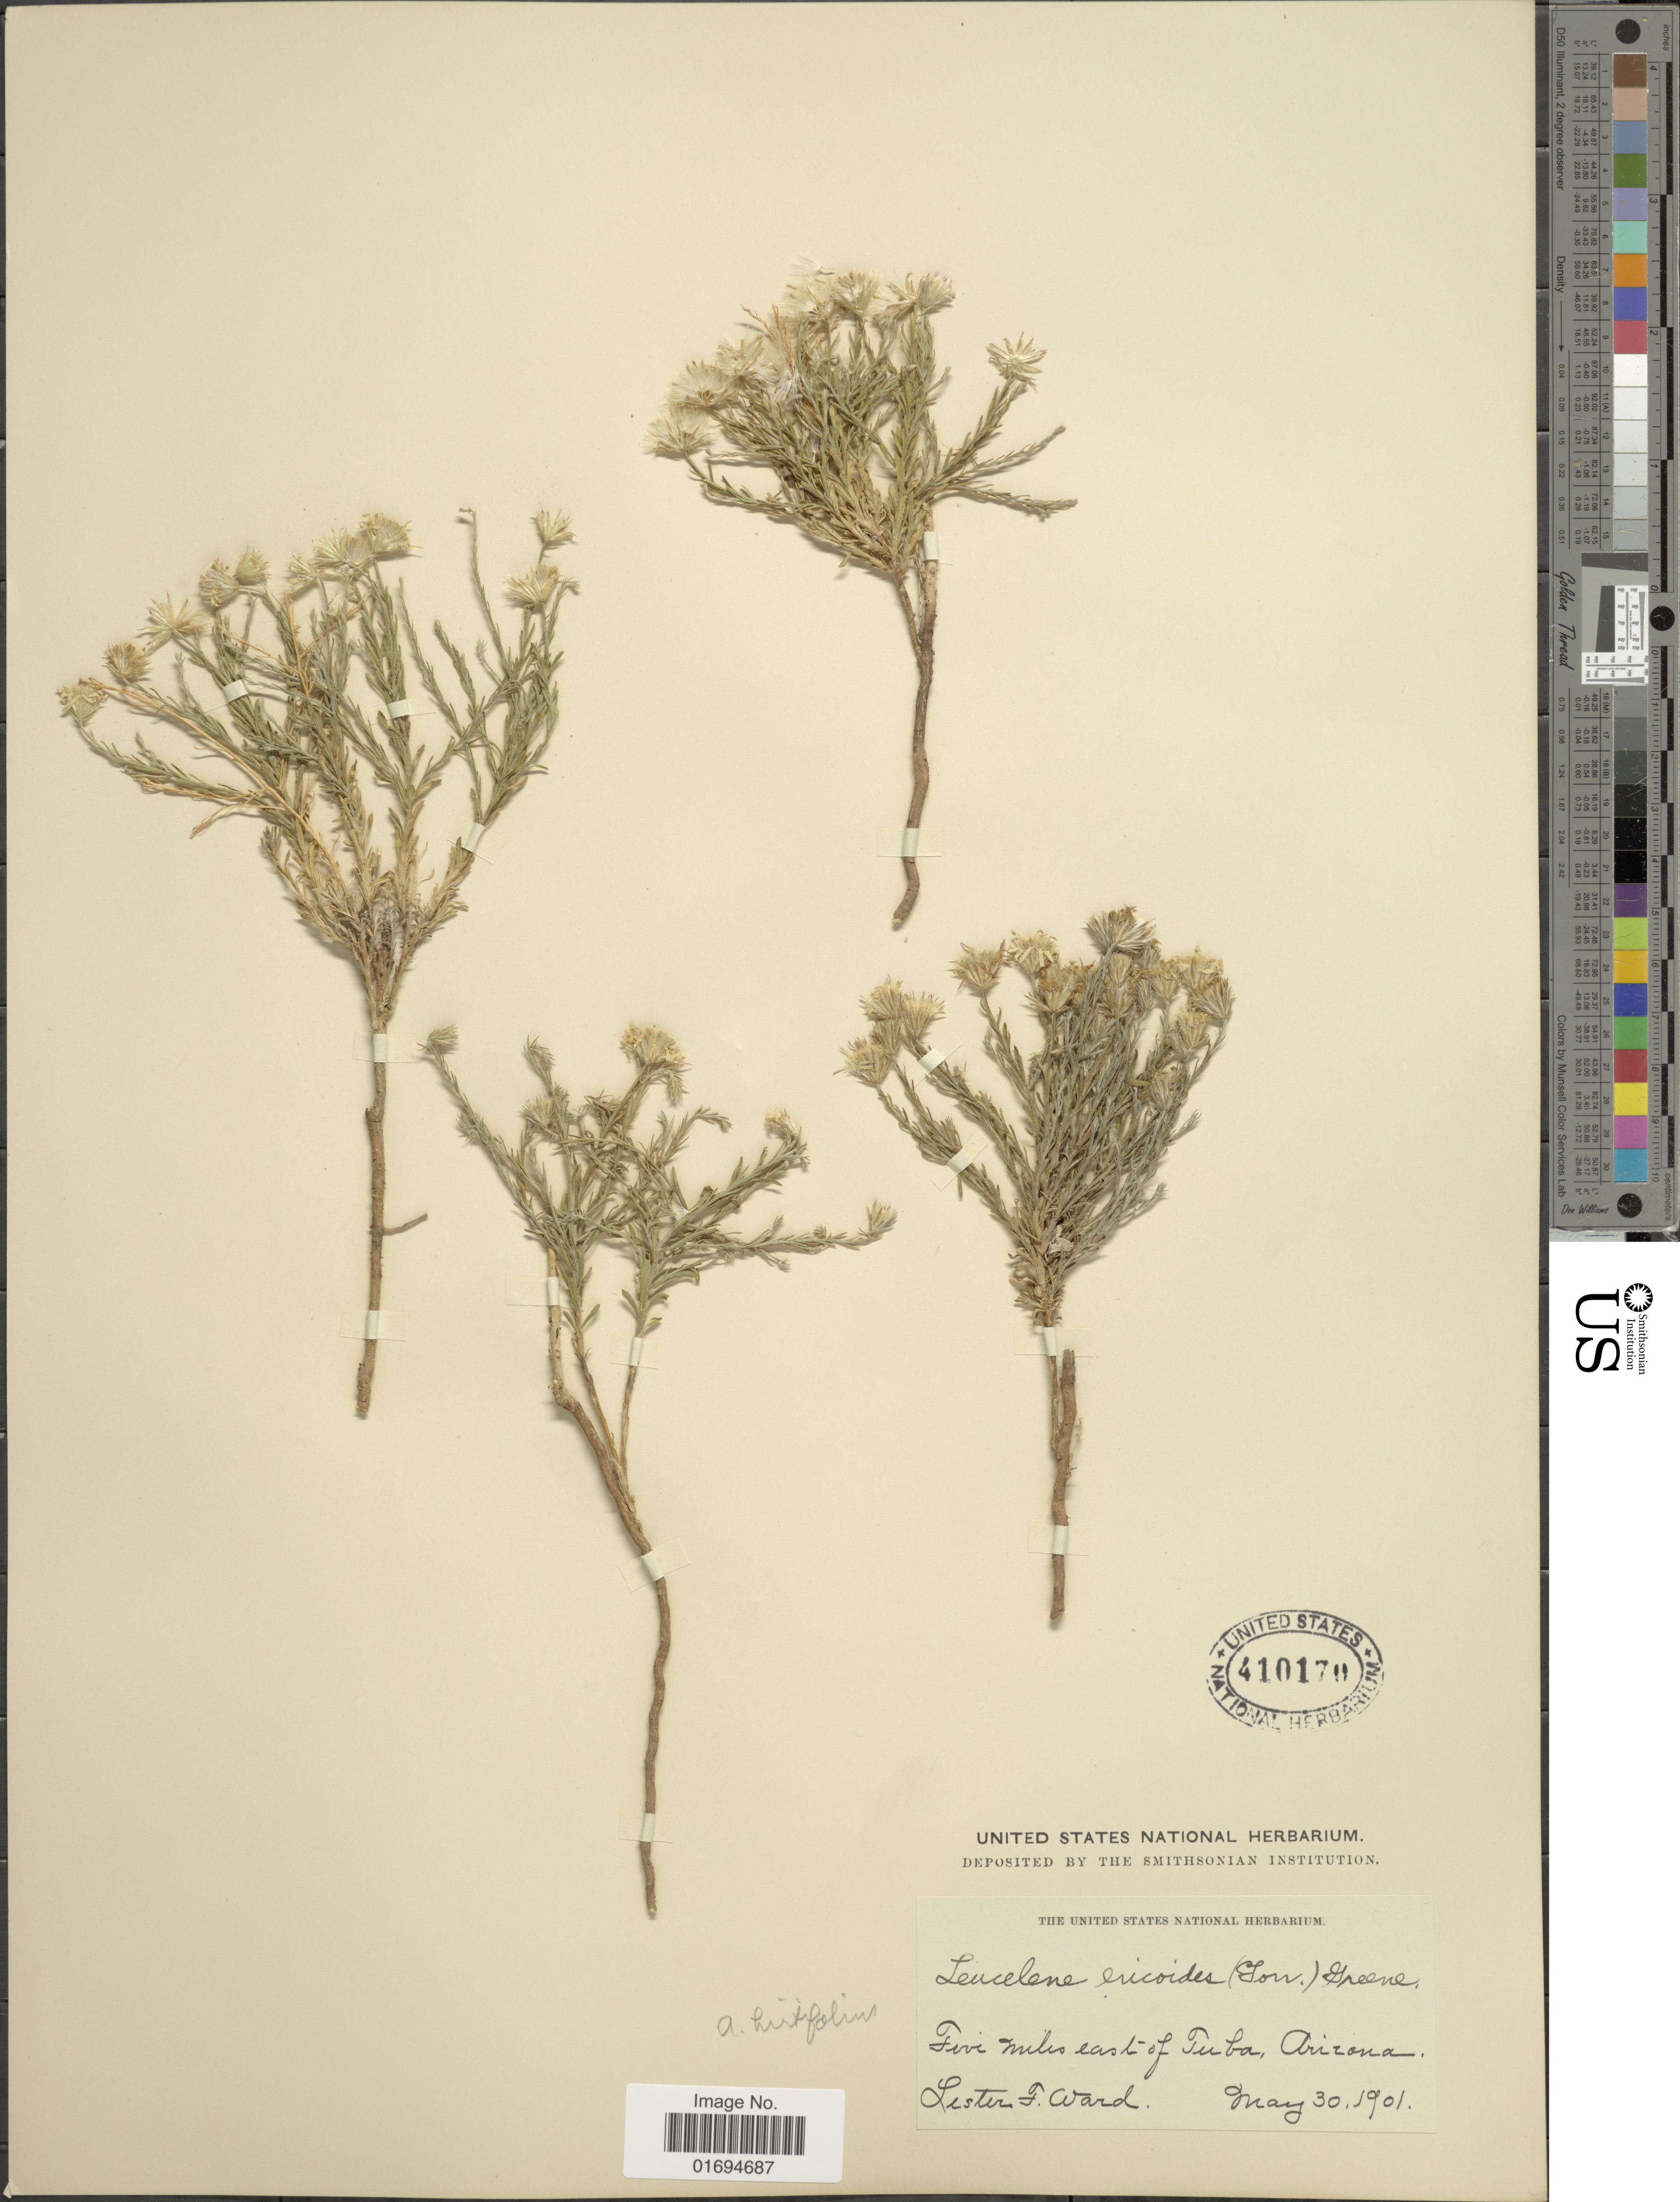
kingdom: Plantae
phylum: Tracheophyta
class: Magnoliopsida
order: Asterales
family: Asteraceae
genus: Chaetopappa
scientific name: Chaetopappa ericoides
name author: (Torr.) G.L. Nesom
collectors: L. F. Ward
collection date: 1901-05-30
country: United States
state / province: Arizona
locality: Five miles east of Tuba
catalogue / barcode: US 410170